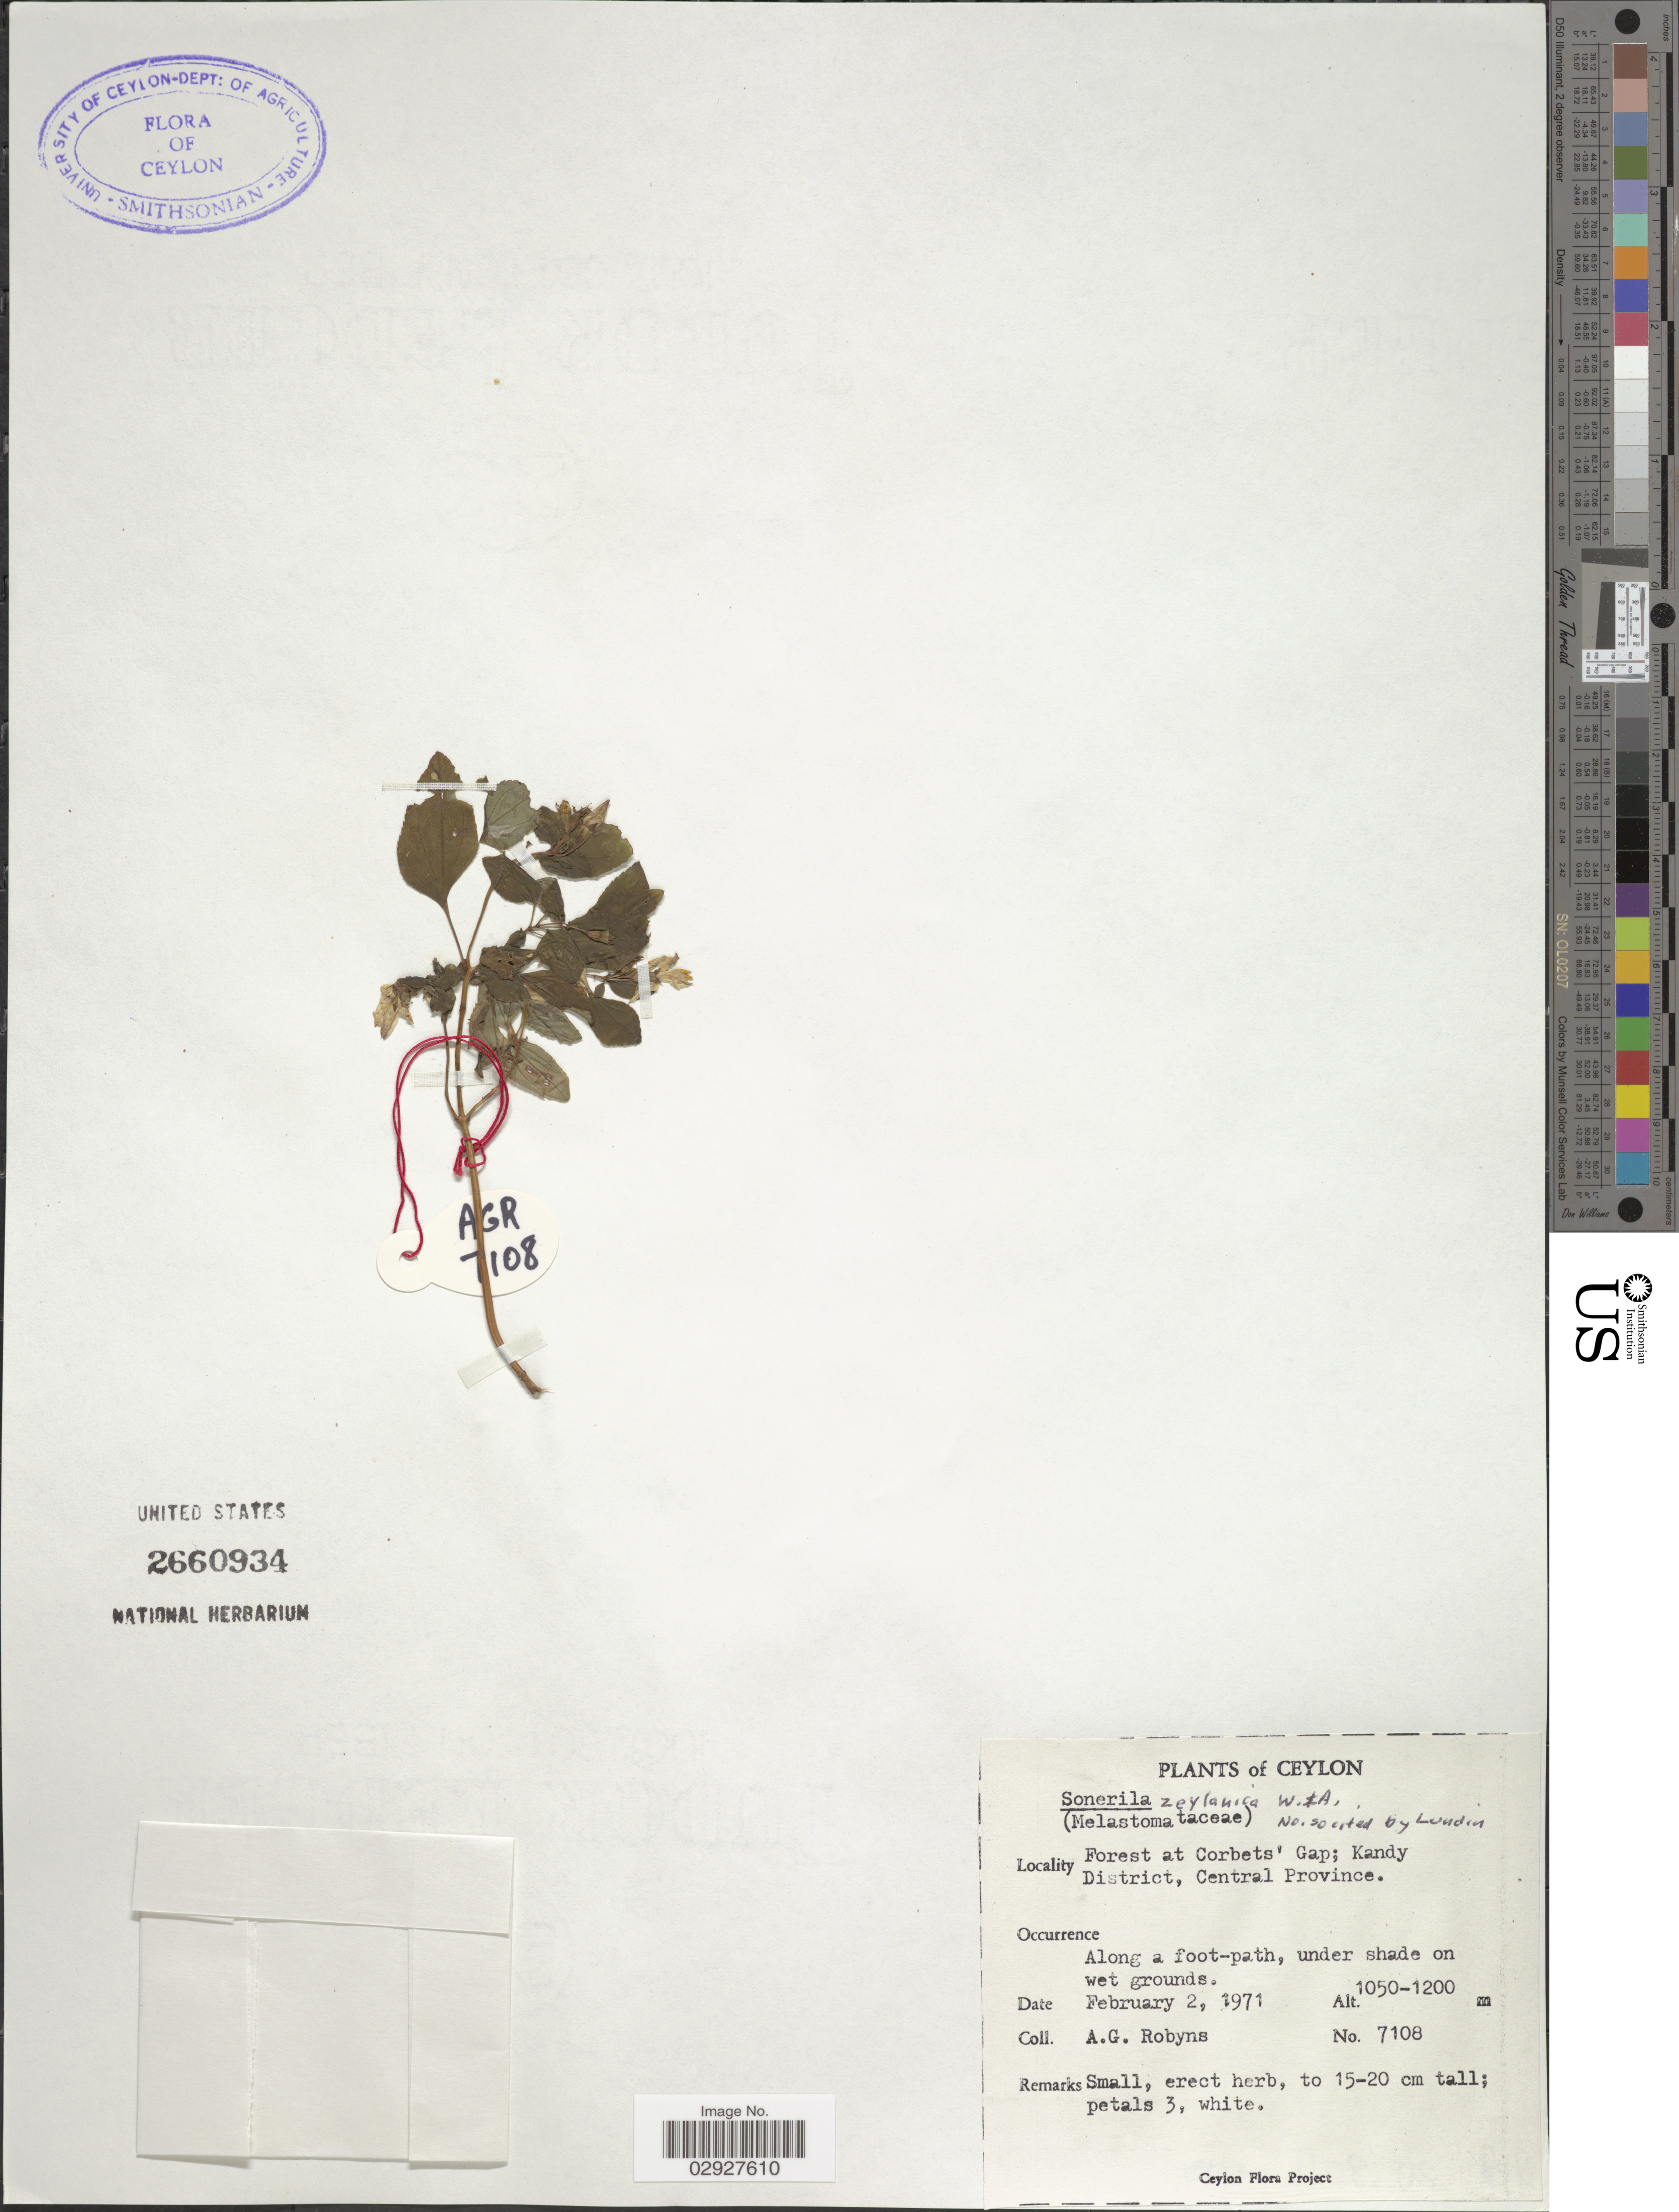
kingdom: Plantae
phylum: Tracheophyta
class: Magnoliopsida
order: Myrtales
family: Melastomataceae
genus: Sonerila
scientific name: Sonerila zeylanica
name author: Wight & Arn.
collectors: A. Robyns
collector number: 7108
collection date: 1971-02-02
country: Sri Lanka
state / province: Central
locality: Ceylon. Forest at Corbets' Gap; Kandy District.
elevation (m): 1050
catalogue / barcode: US 2660934